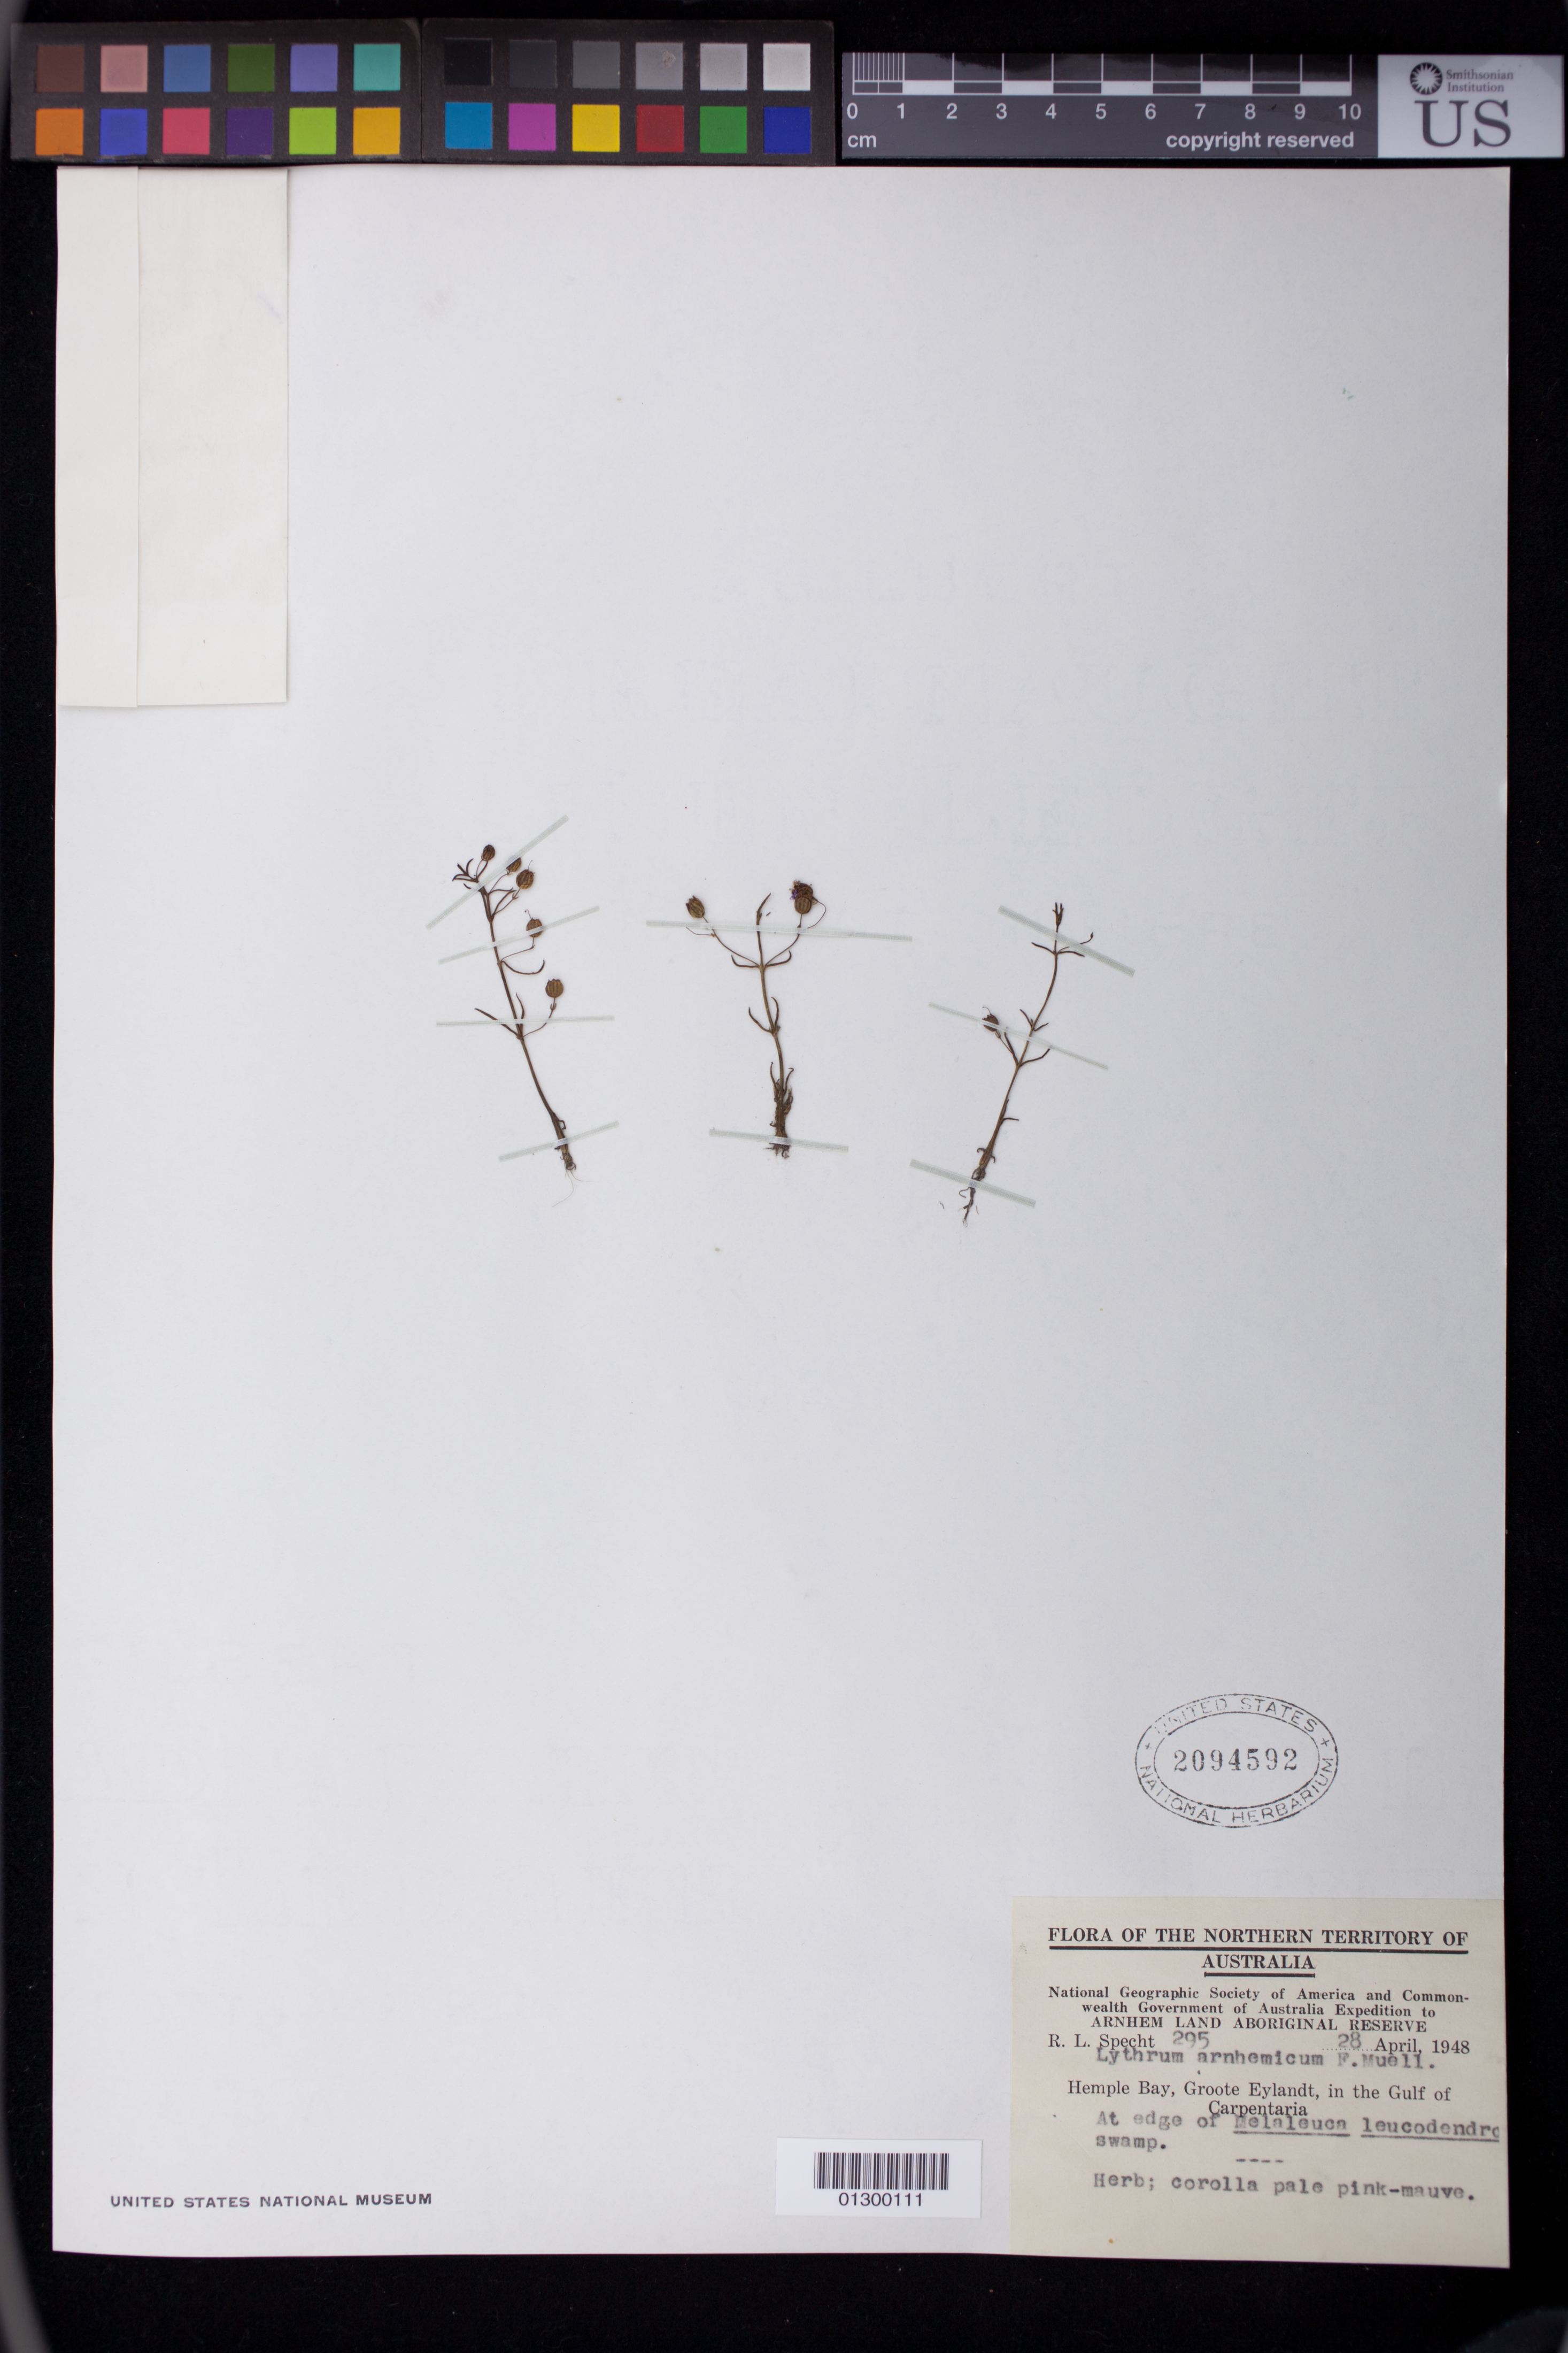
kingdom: Plantae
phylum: Tracheophyta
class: Magnoliopsida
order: Myrtales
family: Lythraceae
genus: Lythrum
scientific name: Lythrum arnhemicum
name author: F. Muell.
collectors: R. L. Specht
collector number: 295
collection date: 1948-04-28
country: Australia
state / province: Northern Territory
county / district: East Arnhem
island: Groote Eylandt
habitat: At edge of Melaleuca leucodendron swamp.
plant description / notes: Herb; corolla pale pink-mauve.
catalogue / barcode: US 2094592